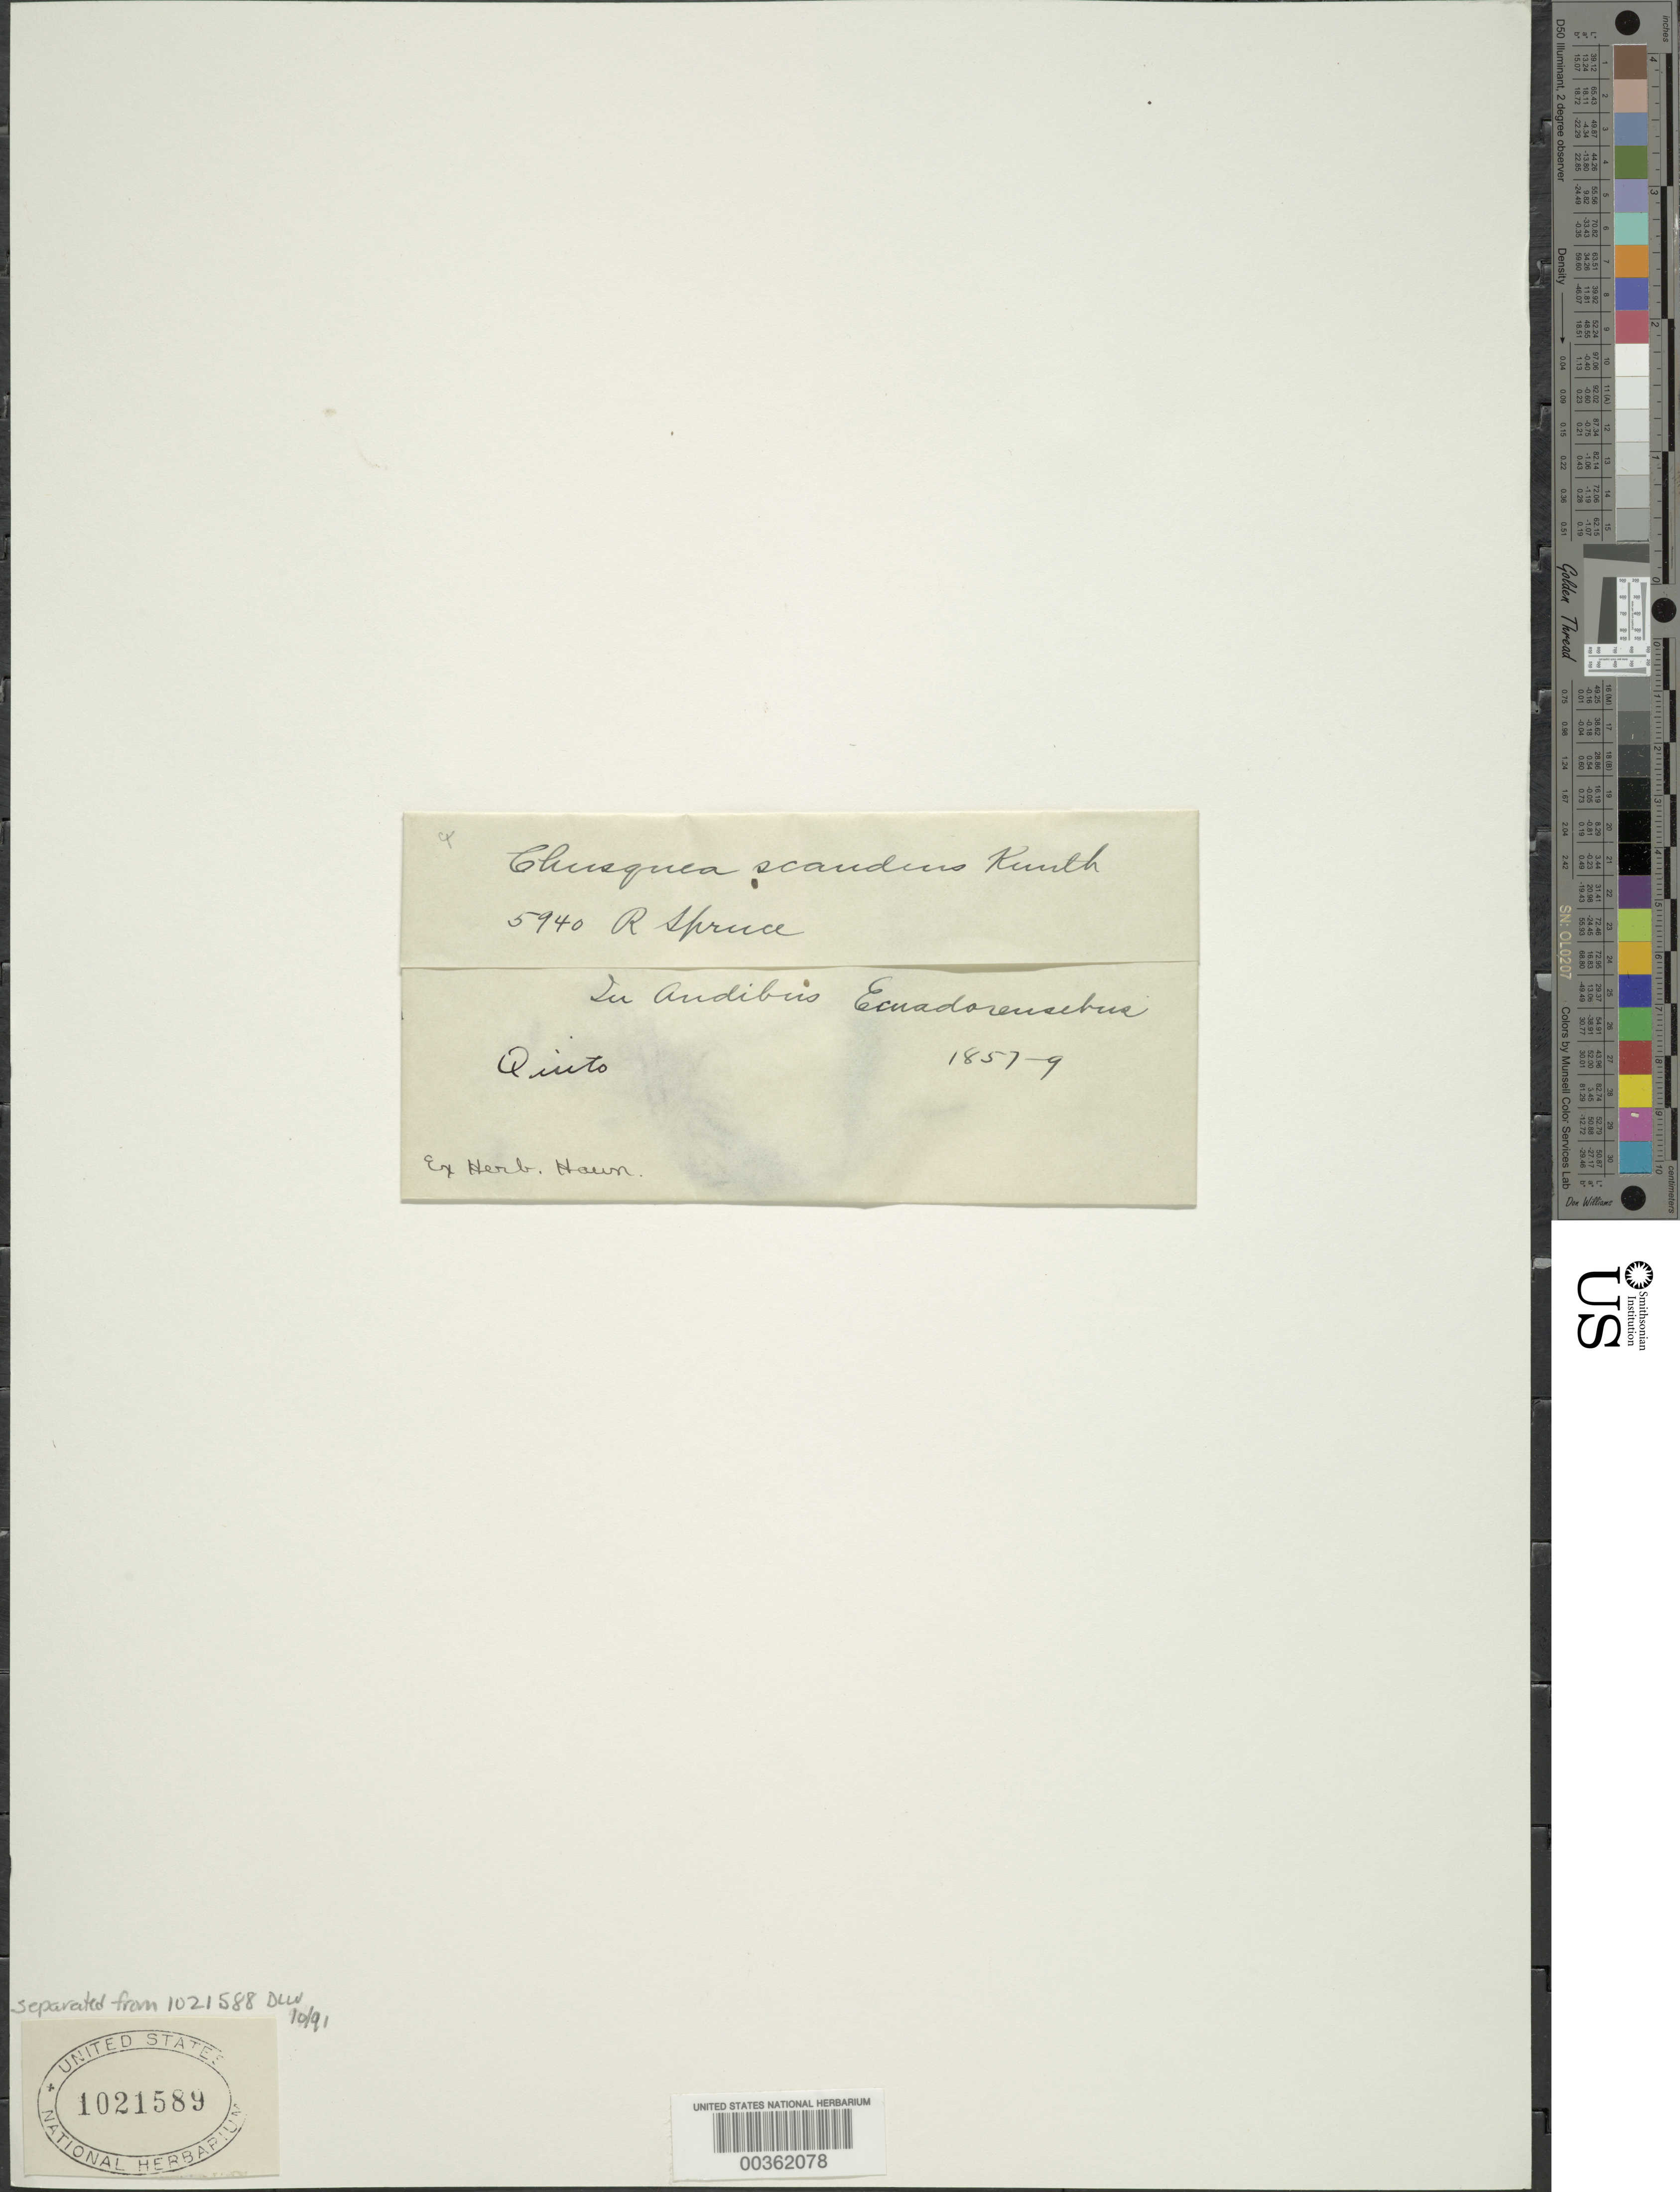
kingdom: Plantae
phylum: Tracheophyta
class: Liliopsida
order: Poales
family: Poaceae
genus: Chusquea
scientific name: Chusquea scandens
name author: Kunth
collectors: R. Spruce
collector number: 5940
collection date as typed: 1857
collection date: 1857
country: Ecuador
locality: Quito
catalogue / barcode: US 1021589